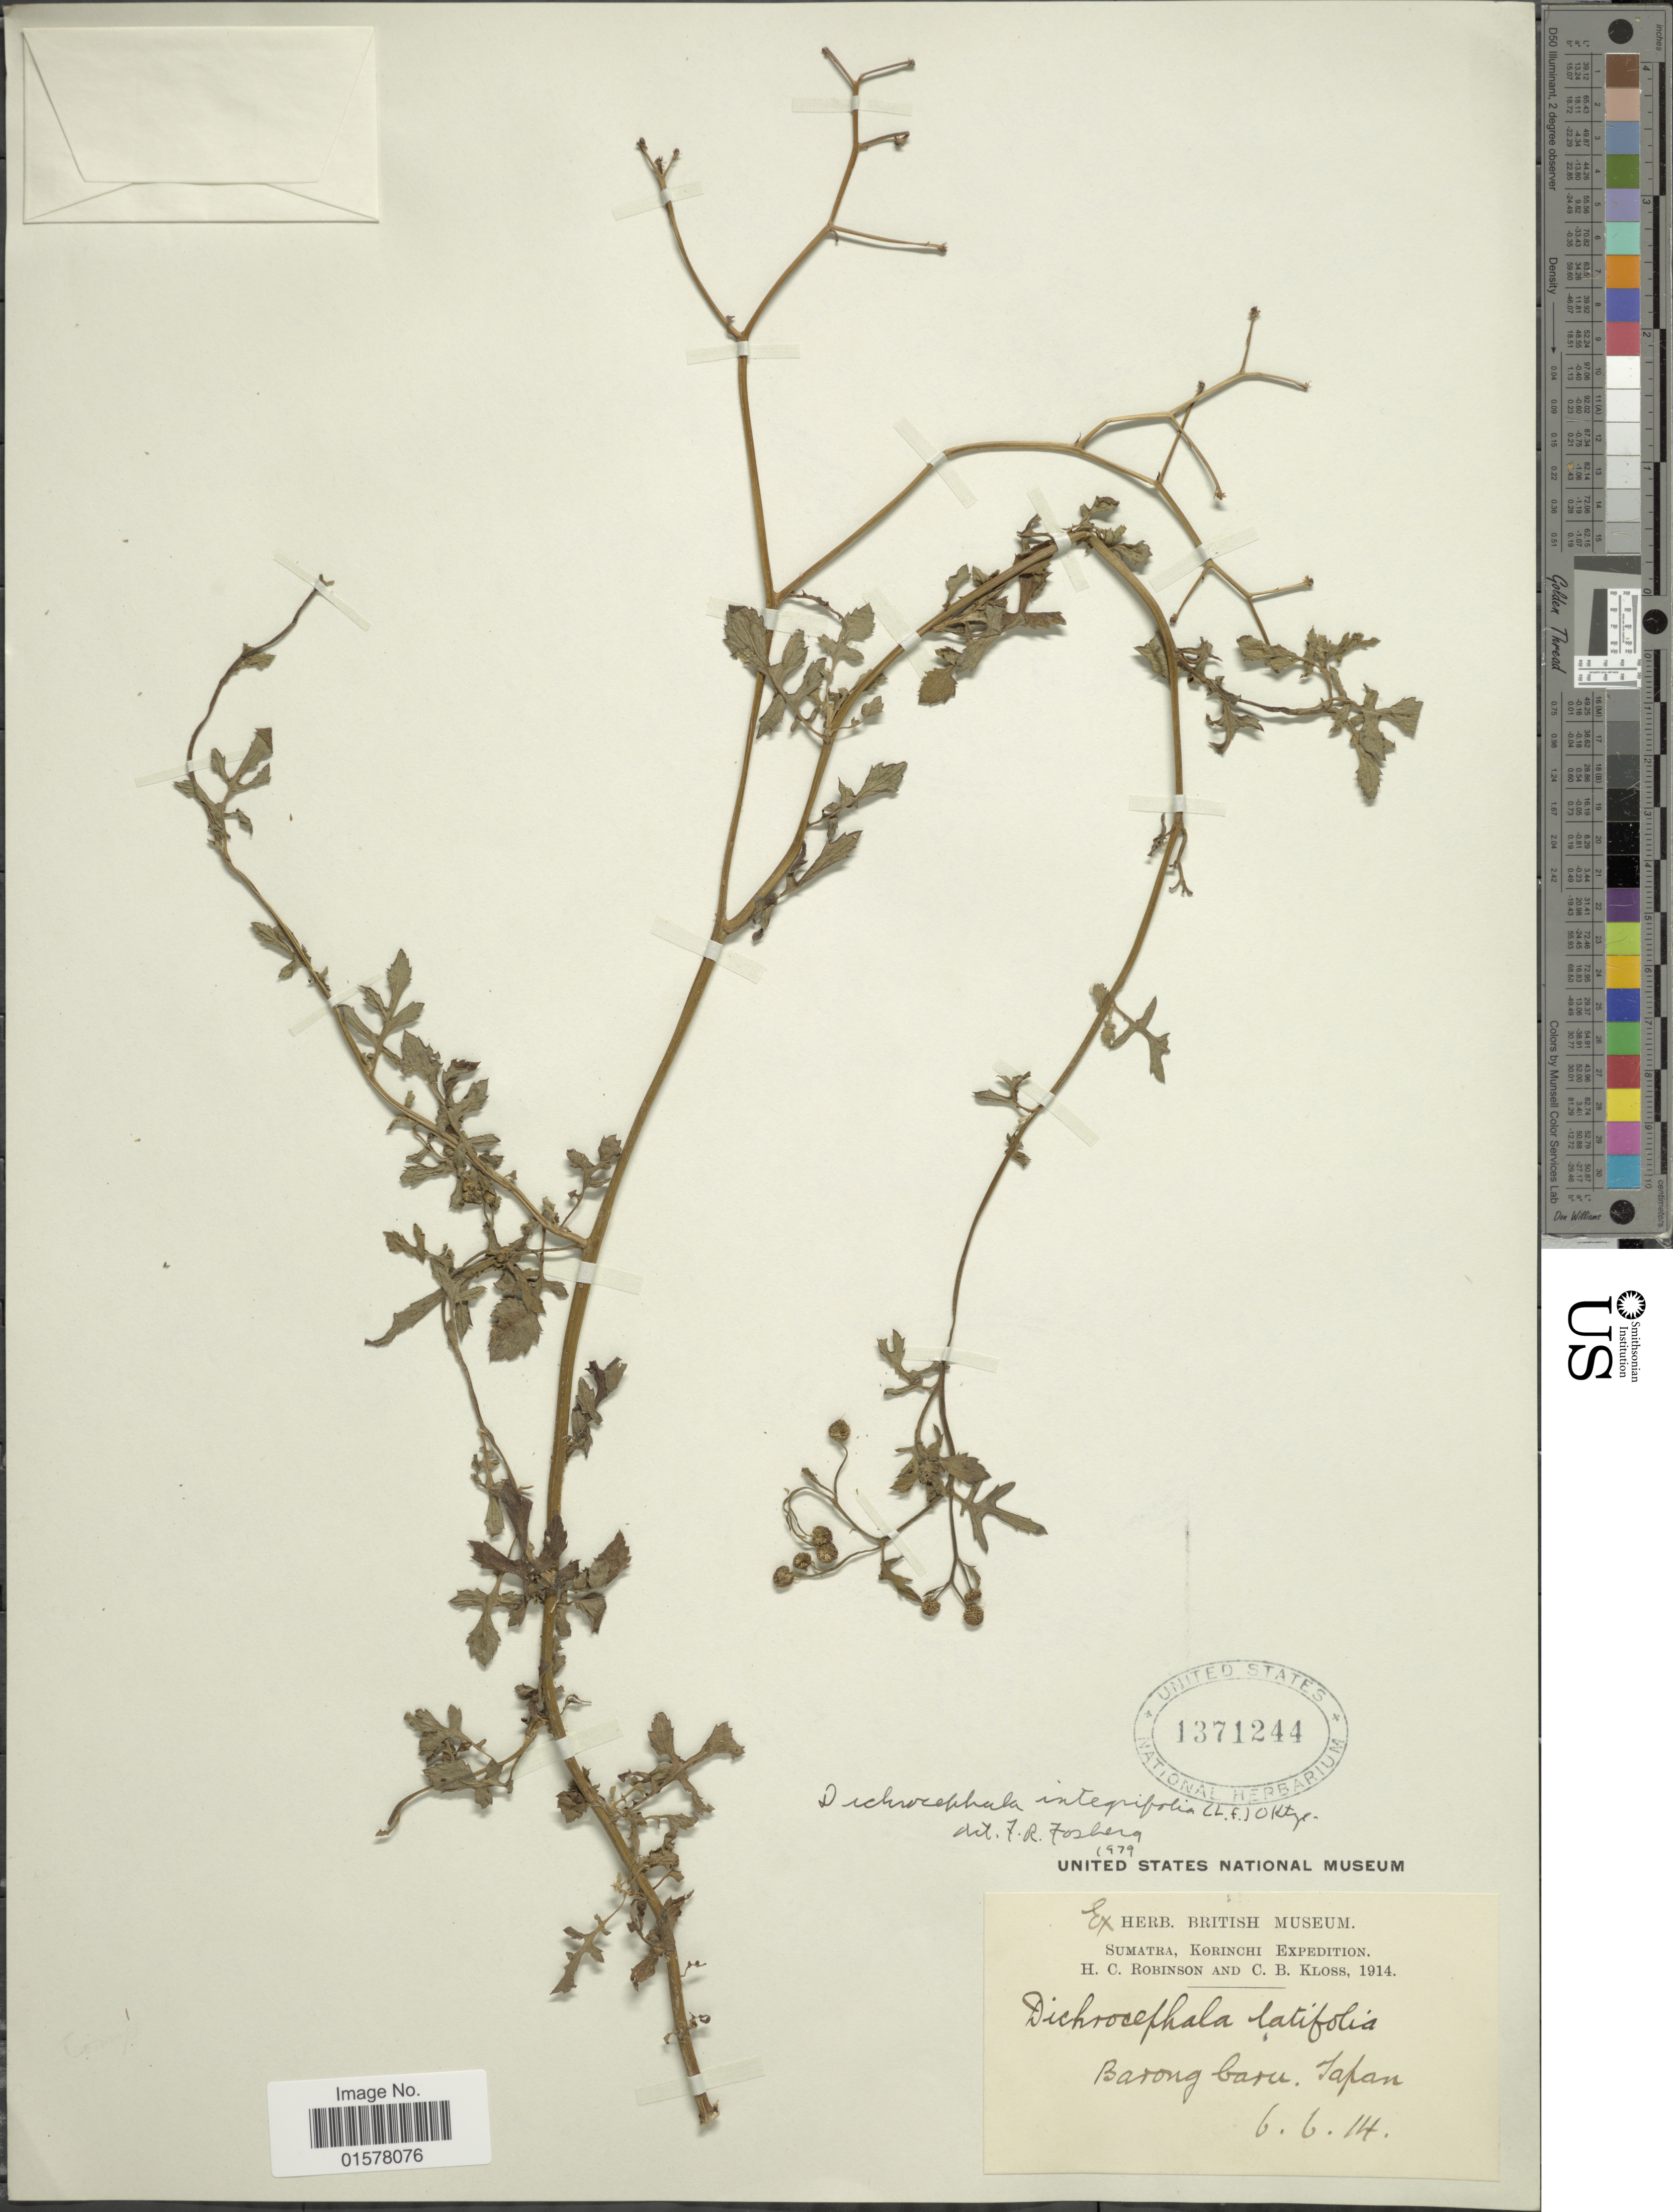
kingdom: Plantae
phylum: Tracheophyta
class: Magnoliopsida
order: Asterales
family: Asteraceae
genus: Dichrocephala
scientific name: Dichrocephala integrifolia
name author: (L. f.) Kuntze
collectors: H. C. Robinson & C. Kloss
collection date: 1914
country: Indonesia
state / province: Sumatra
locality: Korinchi, Baring baru, Iapa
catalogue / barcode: US 1371244